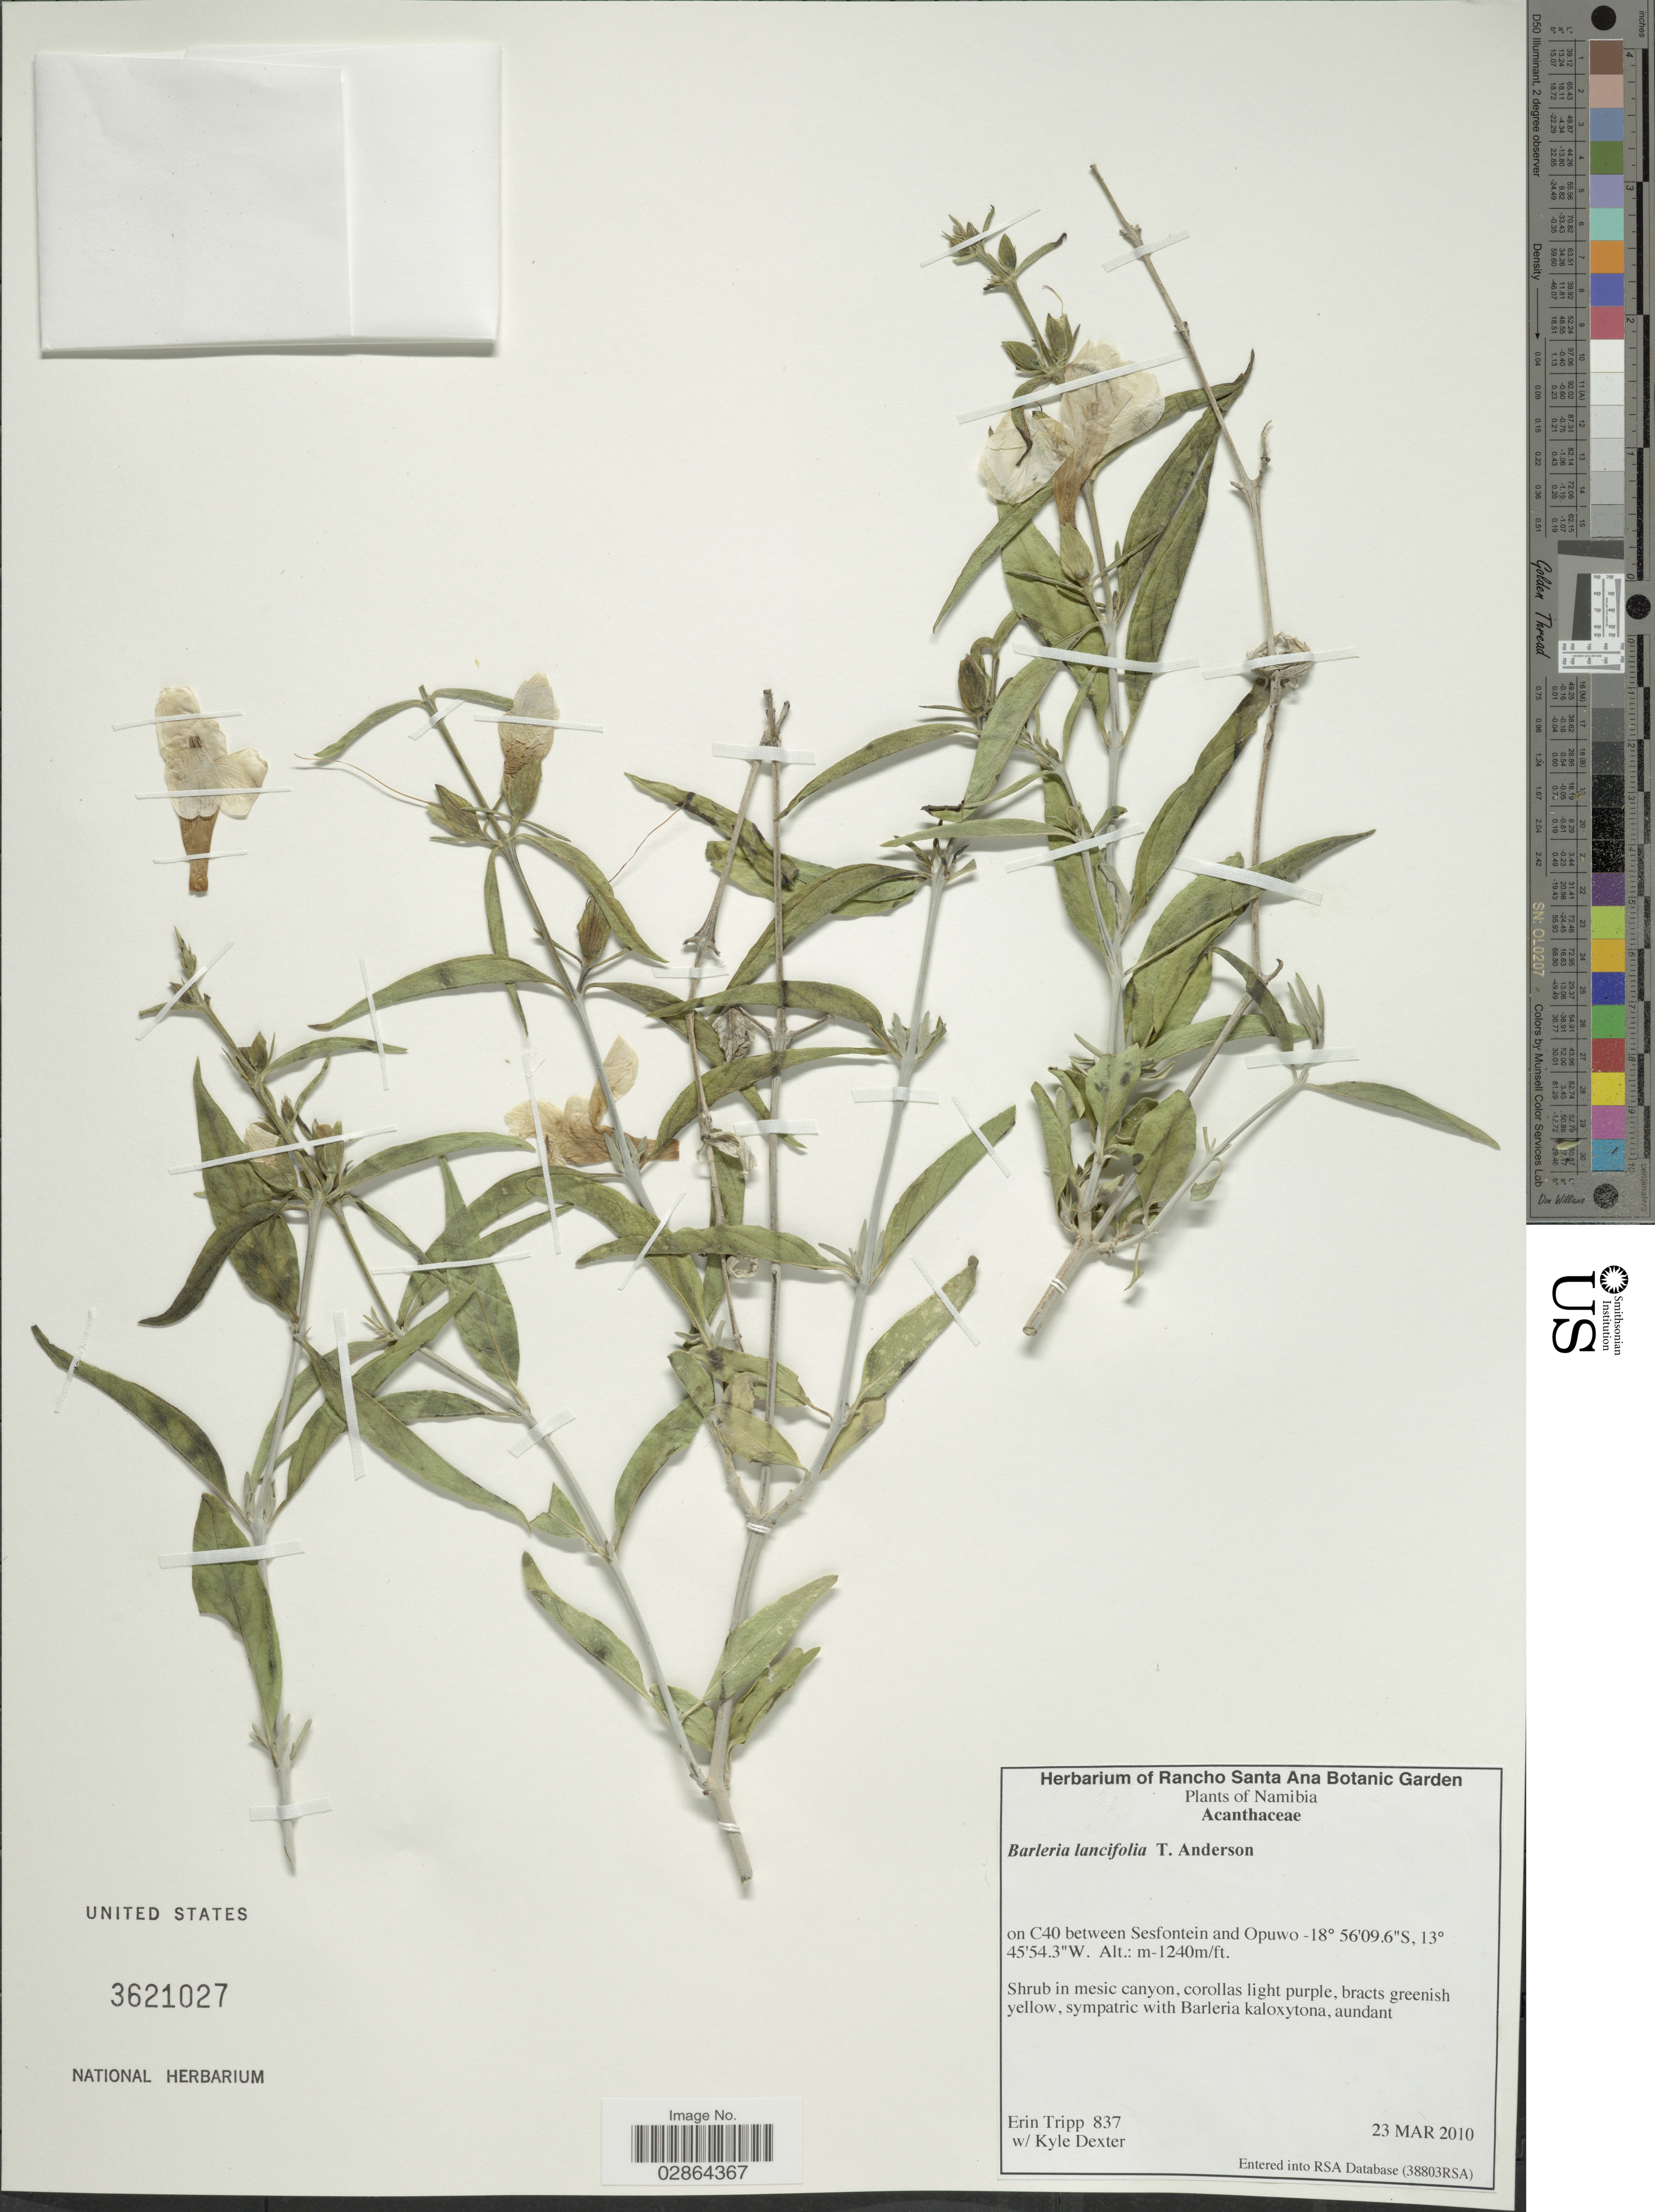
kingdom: Plantae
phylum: Tracheophyta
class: Magnoliopsida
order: Lamiales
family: Acanthaceae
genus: Barleria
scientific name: Barleria lancifolia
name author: T. Anderson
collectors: E. Tripp & K. Dexter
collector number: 837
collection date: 2010-03-23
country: Namibia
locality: On C40 between Sesfontein and Opuwo.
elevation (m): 1240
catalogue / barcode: US 3621027